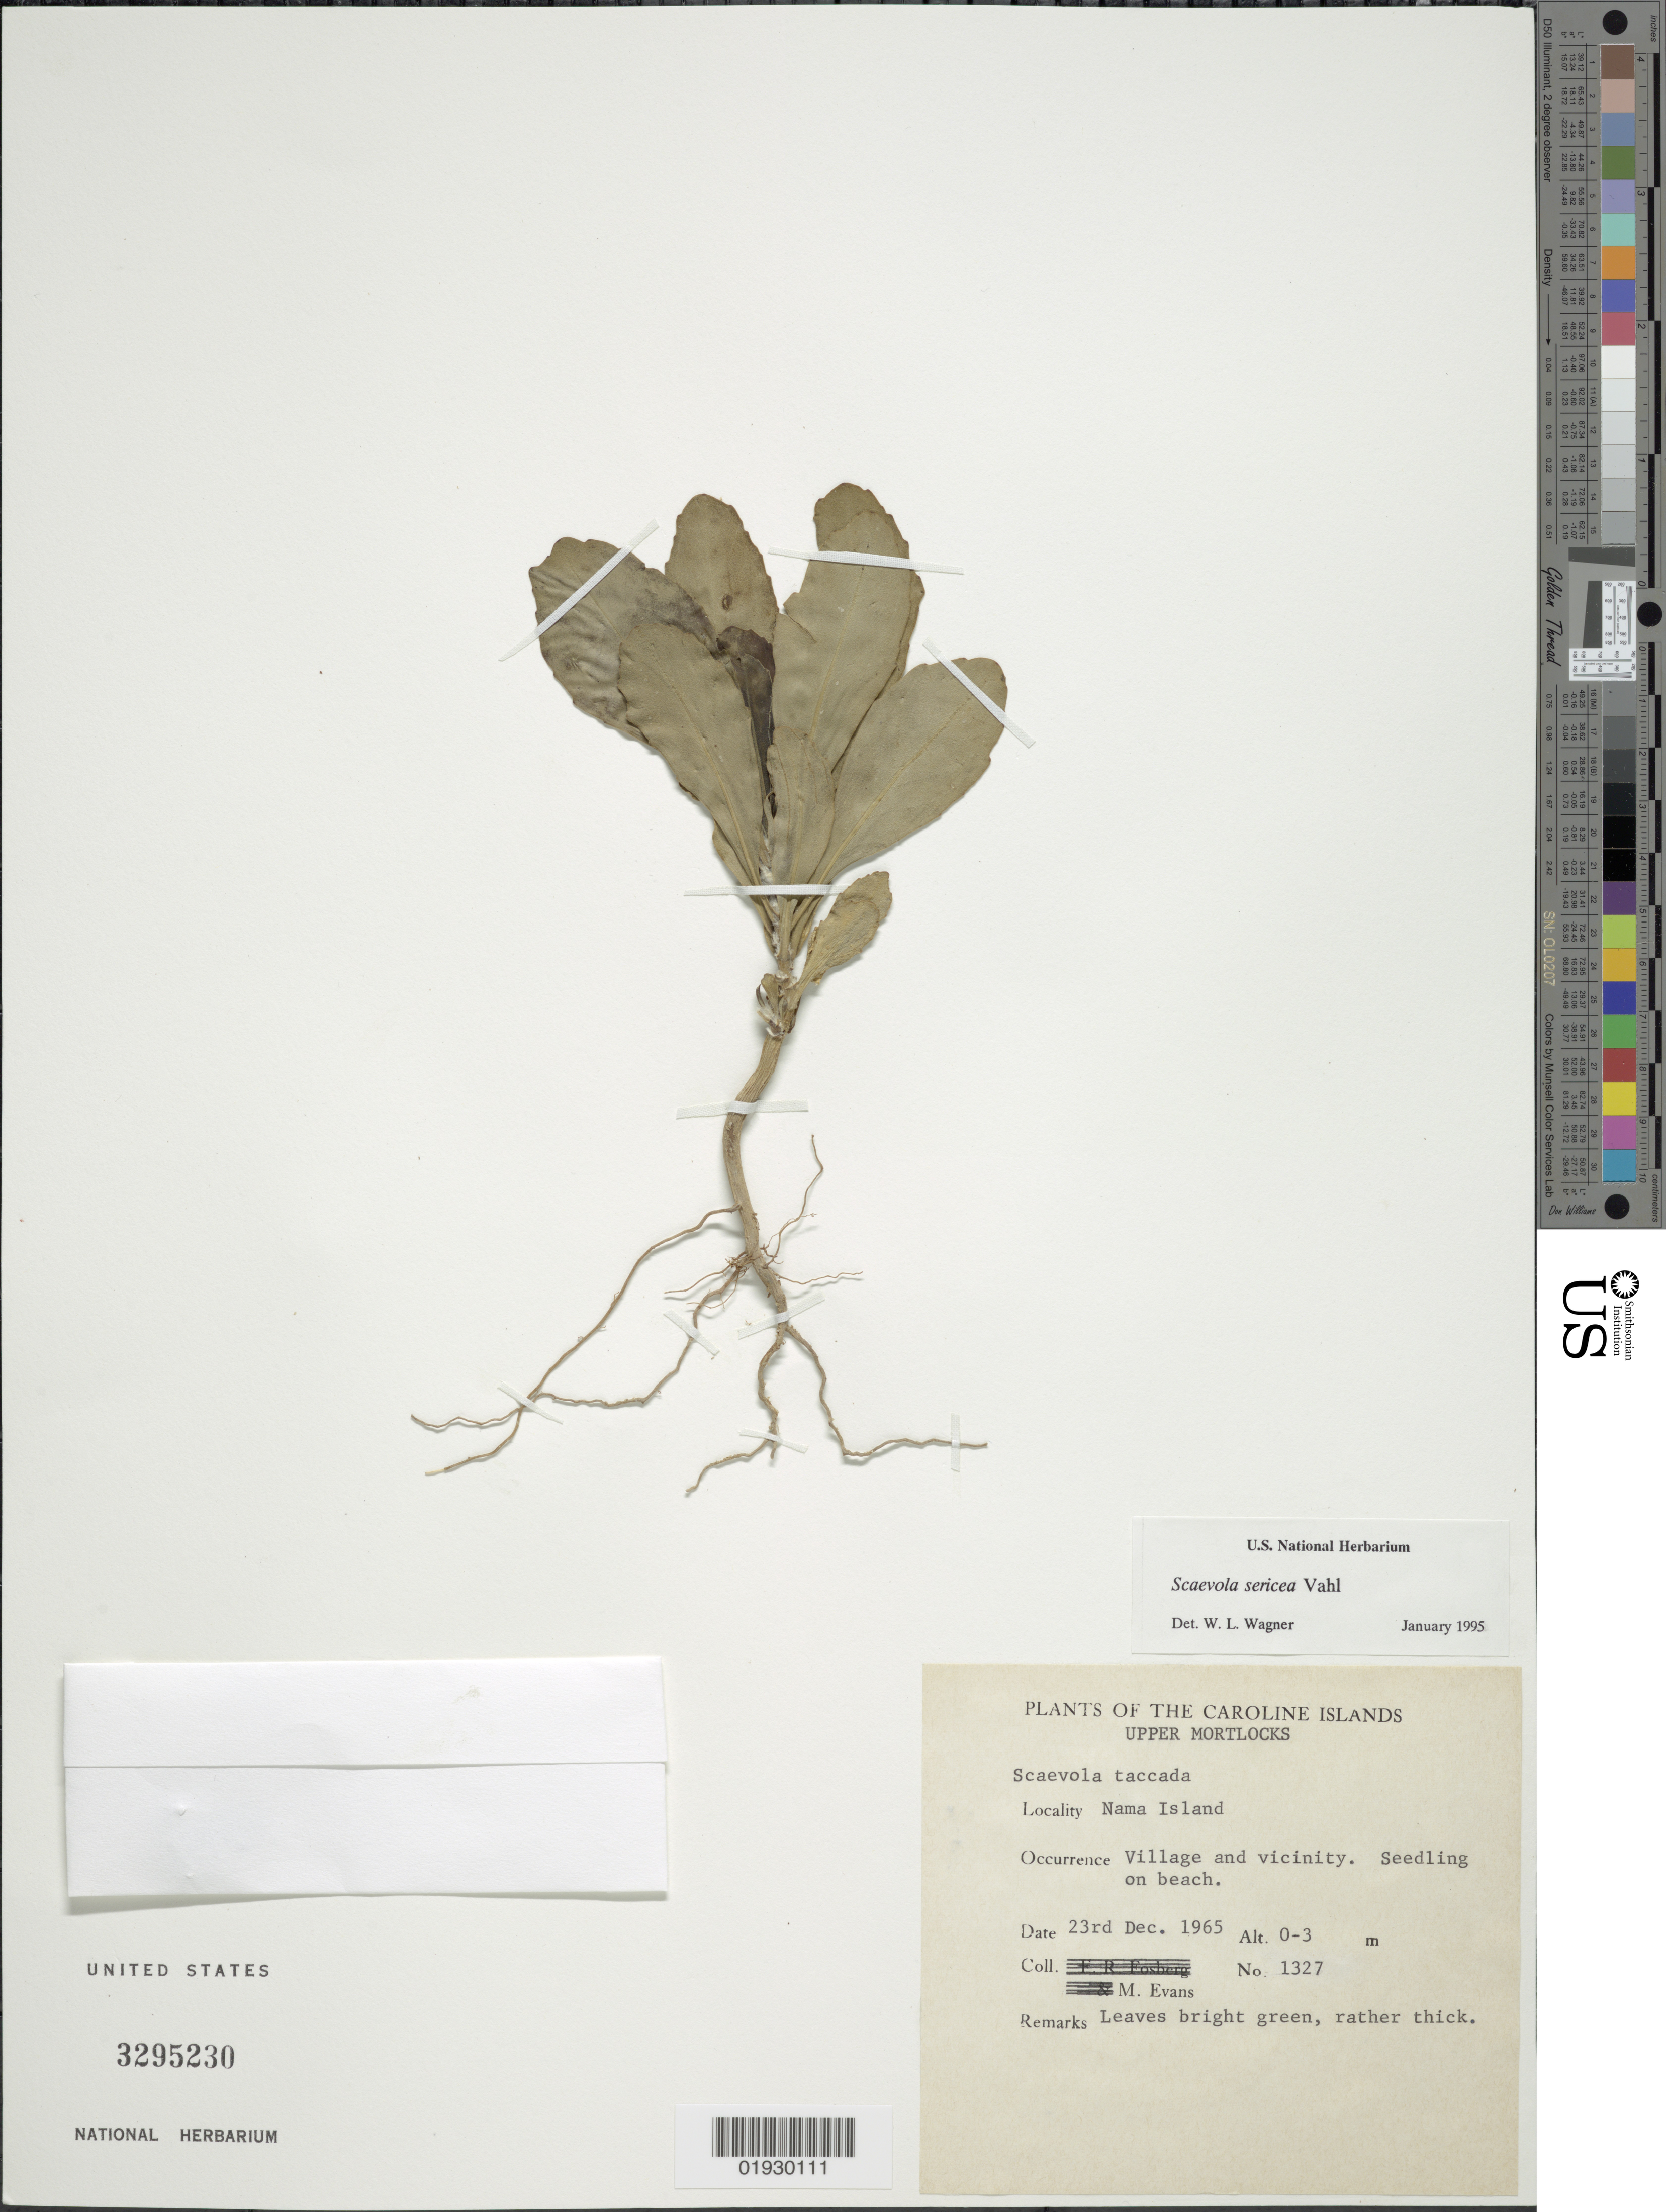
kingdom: Plantae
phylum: Tracheophyta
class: Magnoliopsida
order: Asterales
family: Goodeniaceae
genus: Scaevola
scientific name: Scaevola taccada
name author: (Gaertn.) Roxb.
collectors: M. Evans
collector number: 1327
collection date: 1965-12-23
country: Micronesia, Federated States of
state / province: Truk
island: Nama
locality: Caroline Islands, Upper Mortlocks, Nama Island.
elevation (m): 0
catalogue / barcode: US 3295230